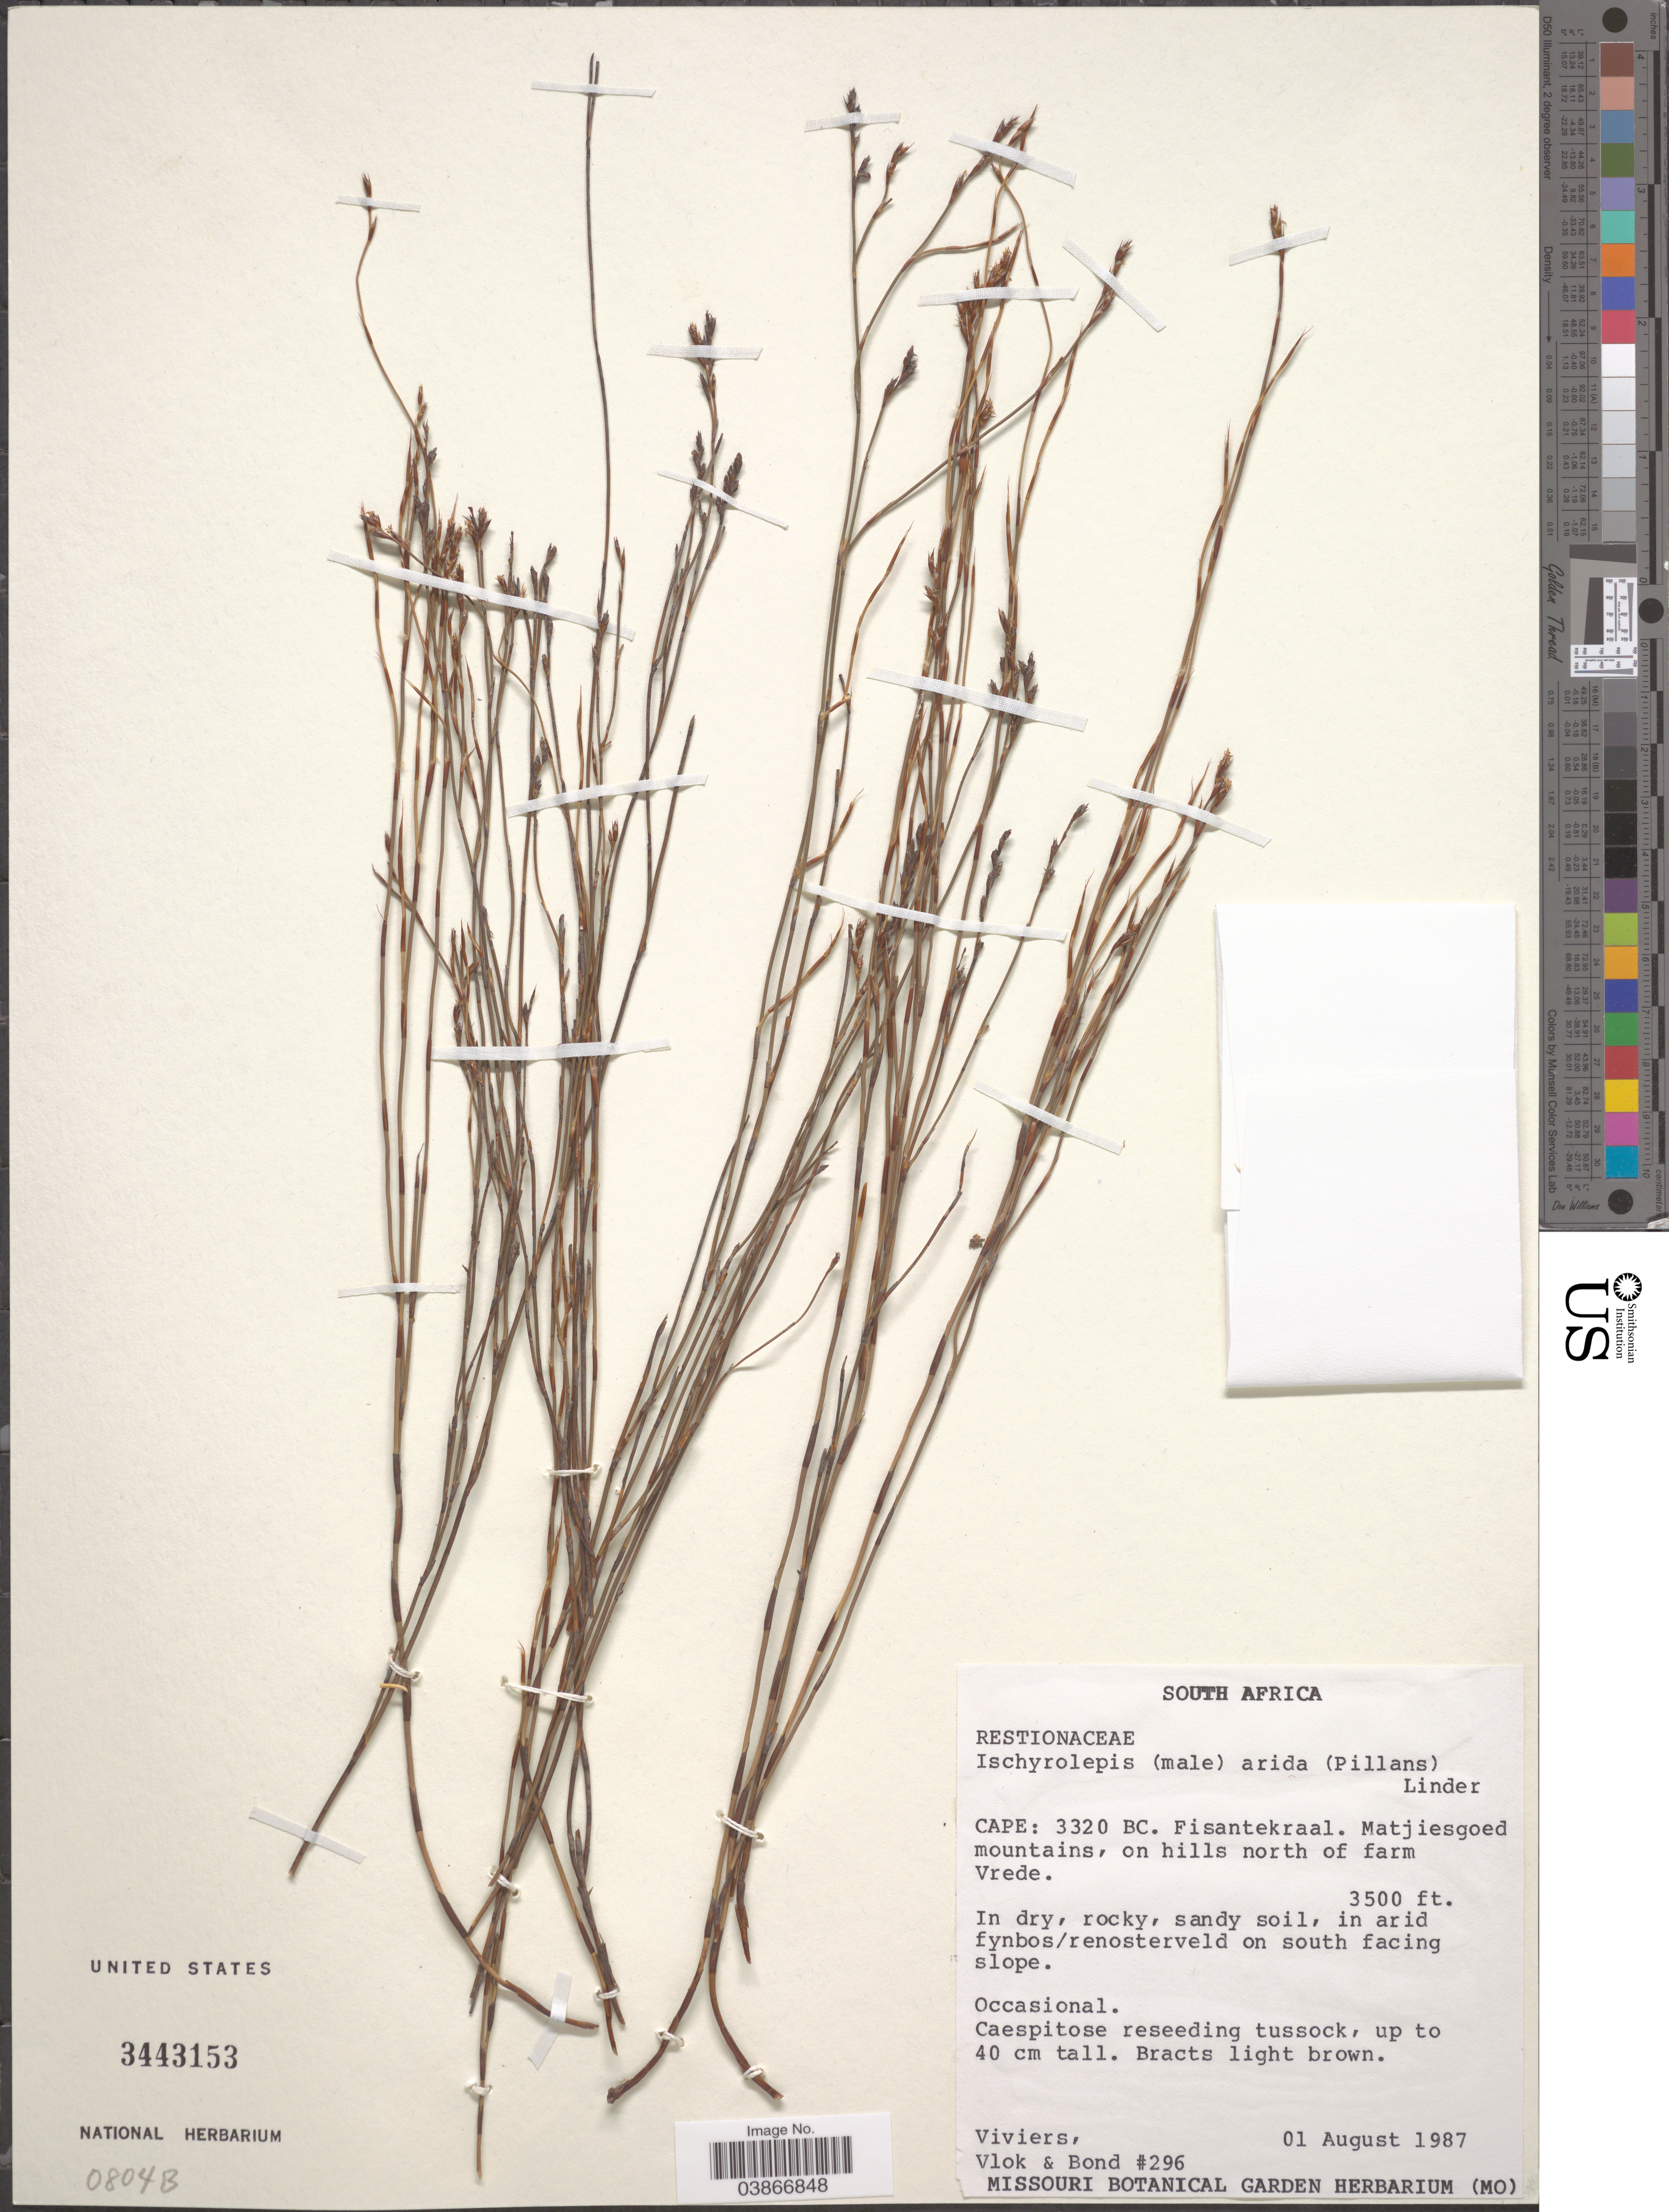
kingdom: Plantae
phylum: Tracheophyta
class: Liliopsida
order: Poales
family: Restionaceae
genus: Restio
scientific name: Restio aridus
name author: Pillans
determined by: Strong, Mark T., (BOT), Smithsonian Institution - National Museum of Natural History (UNITED STATES)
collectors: M. Viviers, Vlok & -. Bond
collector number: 296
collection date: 1987-08-01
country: South Africa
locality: Cape: 3320 BC. Fisantekraal. Matjiesgoed mountains, on hills north of farm Vrede. On south facing slope.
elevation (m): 1067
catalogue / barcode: US 3443153